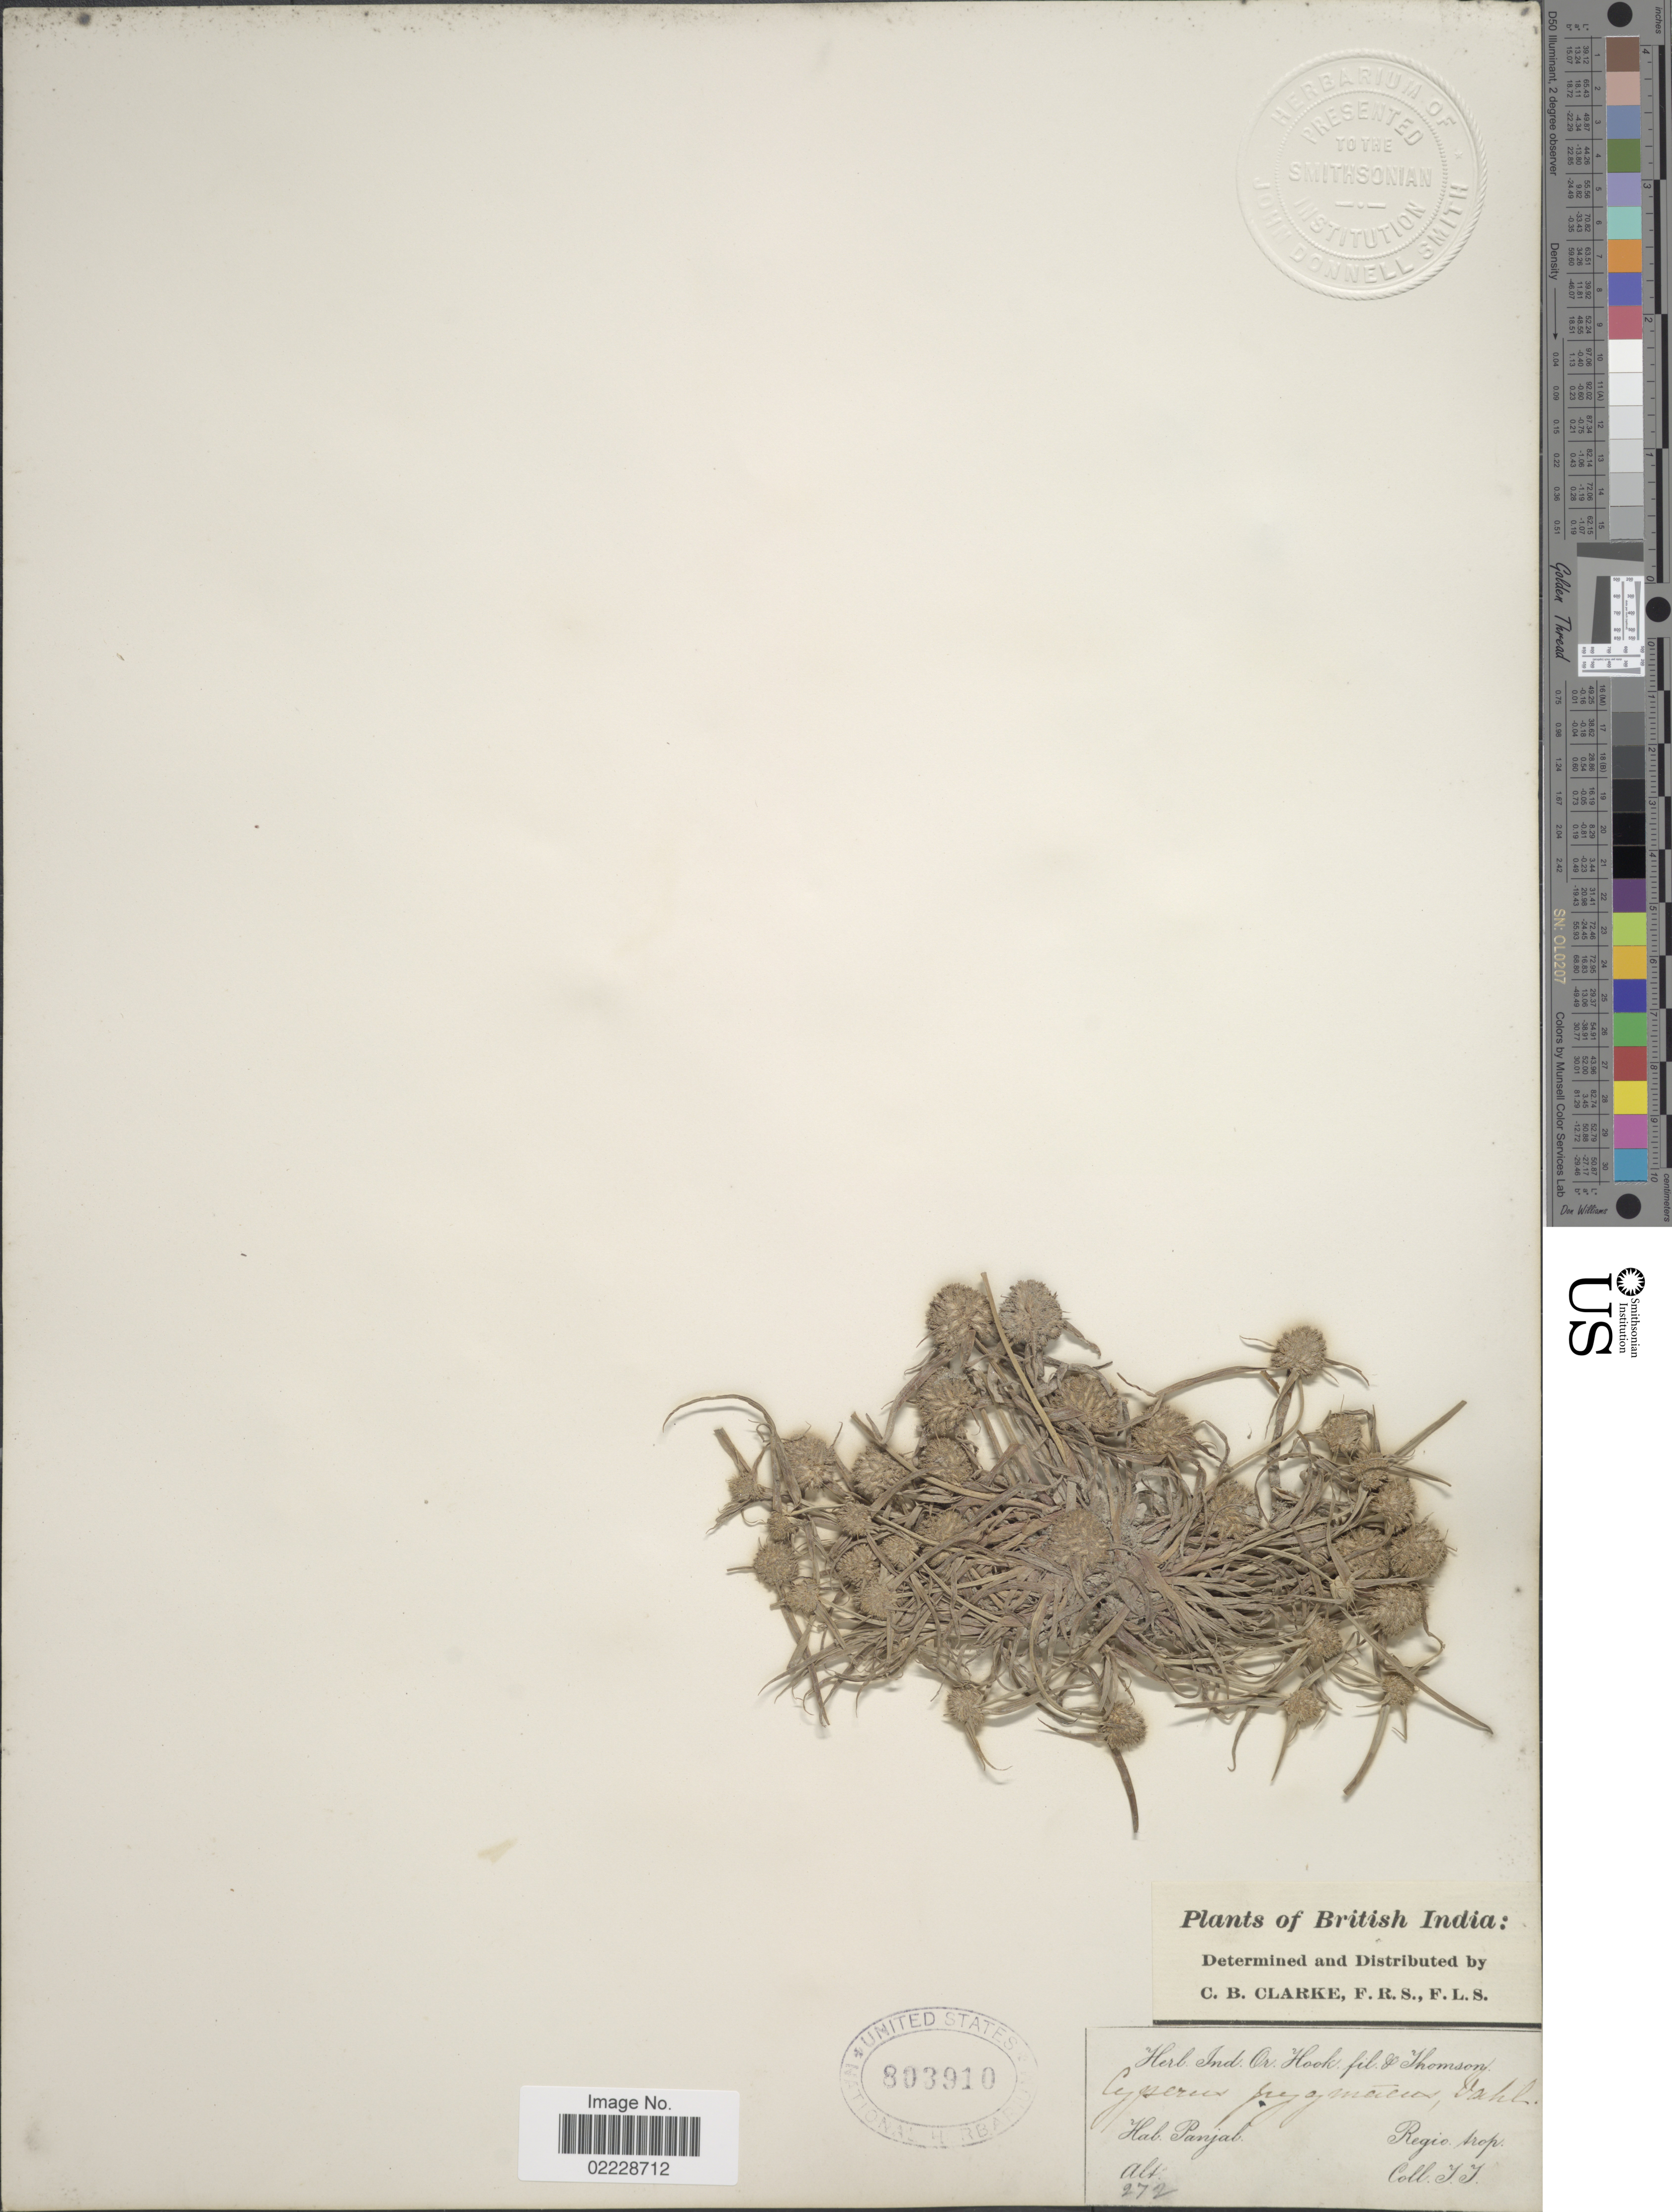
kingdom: Plantae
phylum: Tracheophyta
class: Liliopsida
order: Poales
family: Cyperaceae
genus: Cyperus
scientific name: Cyperus michelianus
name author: (L.) Delile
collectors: T. Thomson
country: India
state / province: Punjab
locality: British India, Panjab, Regio trop.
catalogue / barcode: US 803910